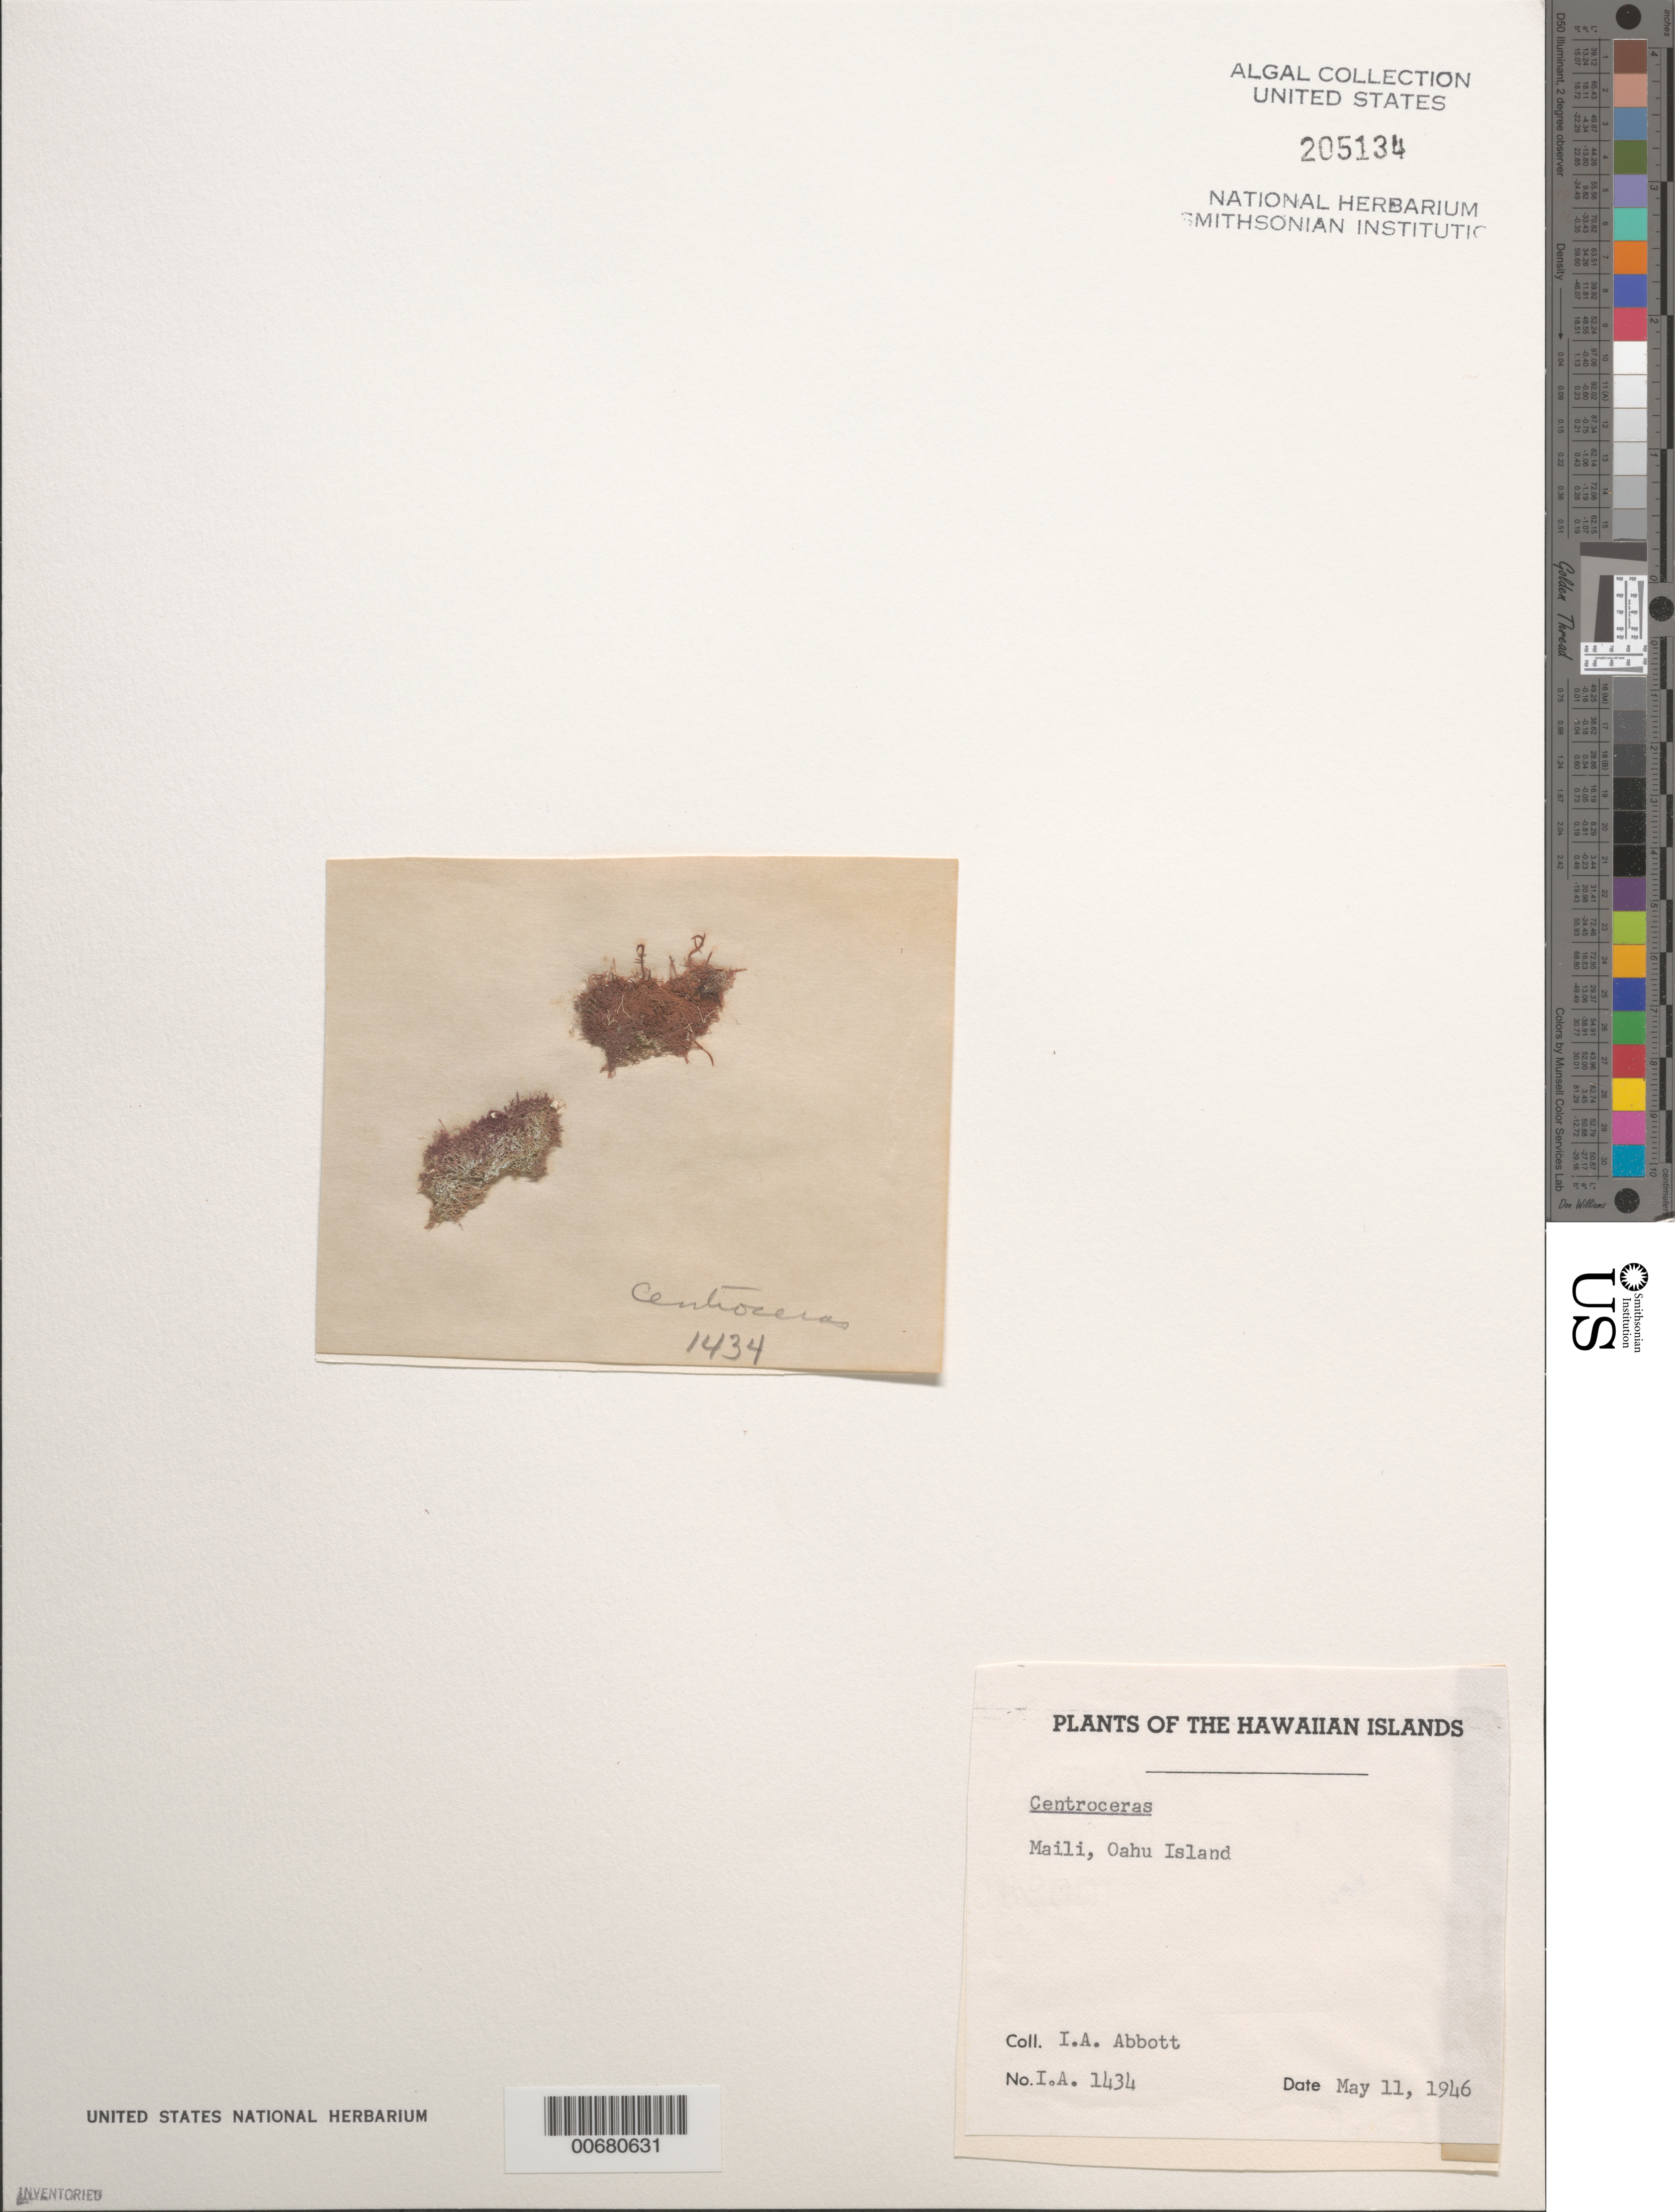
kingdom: Plantae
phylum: Rhodophyta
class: Florideophyceae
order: Ceramiales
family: Ceramiaceae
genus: Centroceras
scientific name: Centroceras sp.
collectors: I. A. Abbott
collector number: IAA 1434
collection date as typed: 11 May 1946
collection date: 1946-05-11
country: United States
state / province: Hawaii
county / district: Honolulu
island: Oahu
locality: Maili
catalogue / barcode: US 205134